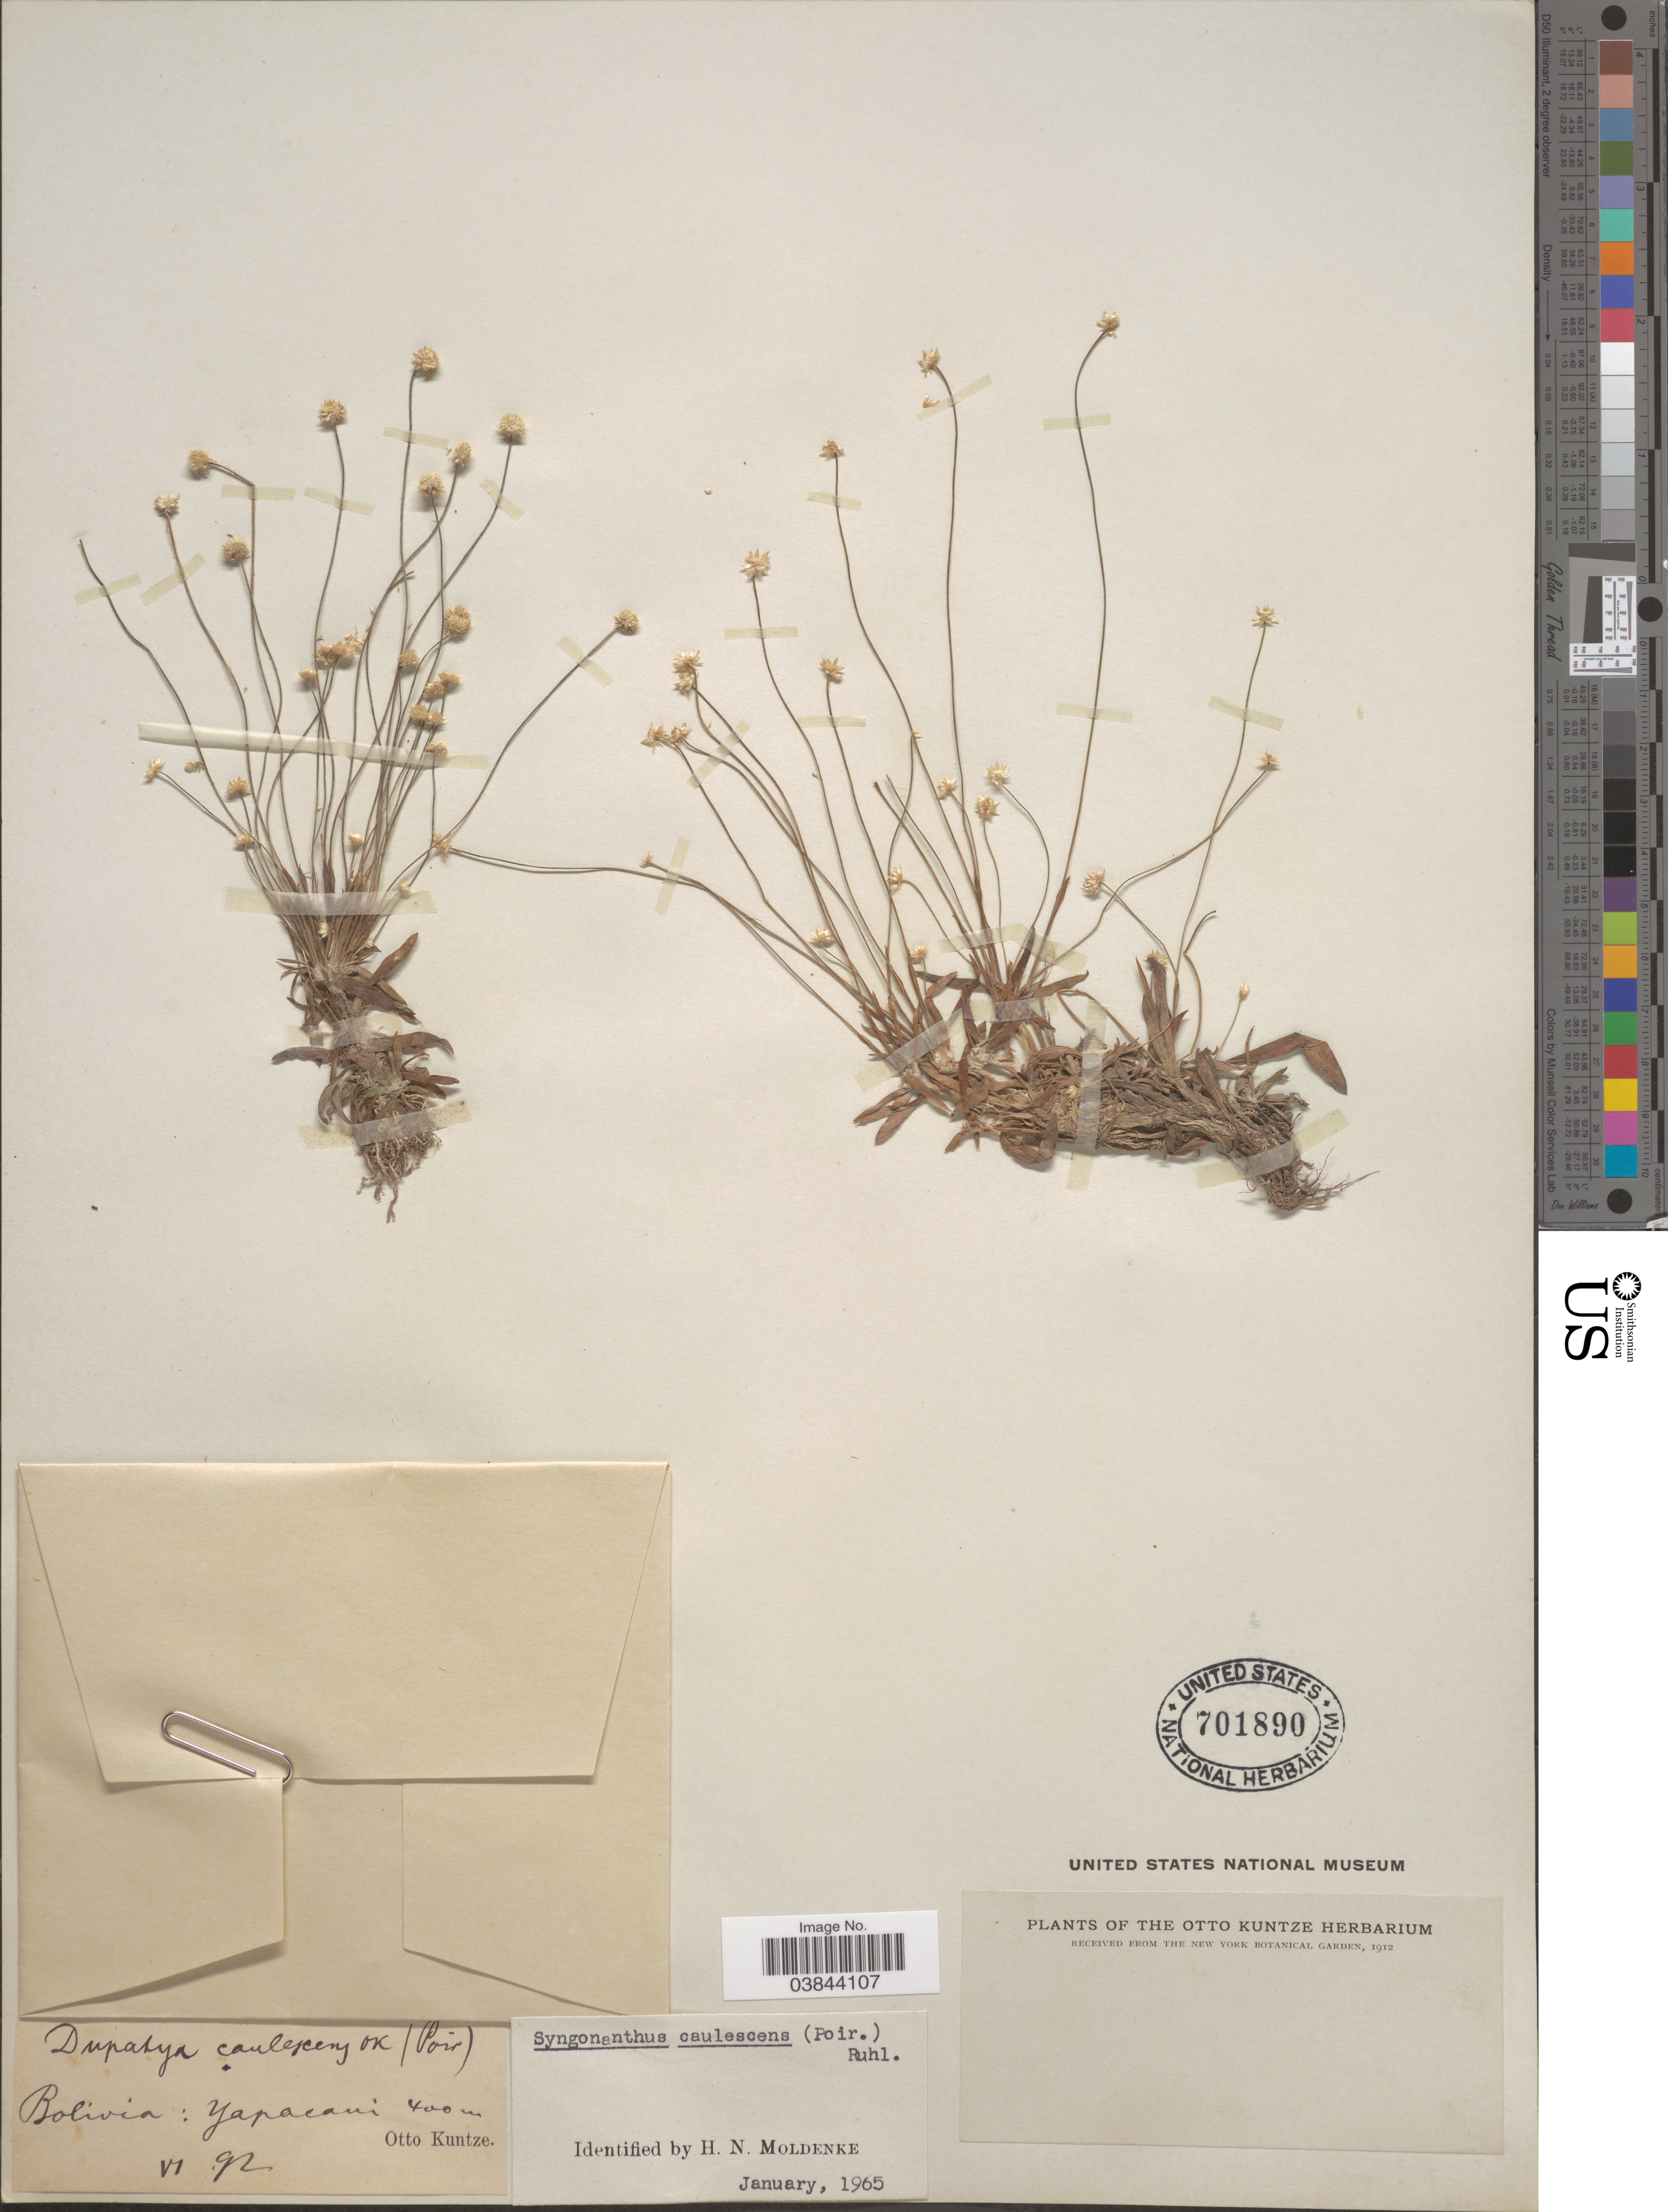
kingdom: Plantae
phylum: Tracheophyta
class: Liliopsida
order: Poales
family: Eriocaulaceae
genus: Syngonanthus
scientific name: Syngonanthus caulescens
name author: (Poir.) Ruhland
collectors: C.E.O. Kuntze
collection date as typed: Transcribed d/m/y: /7/92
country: Bolivia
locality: Yapacani.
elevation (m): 400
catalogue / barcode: US 701890